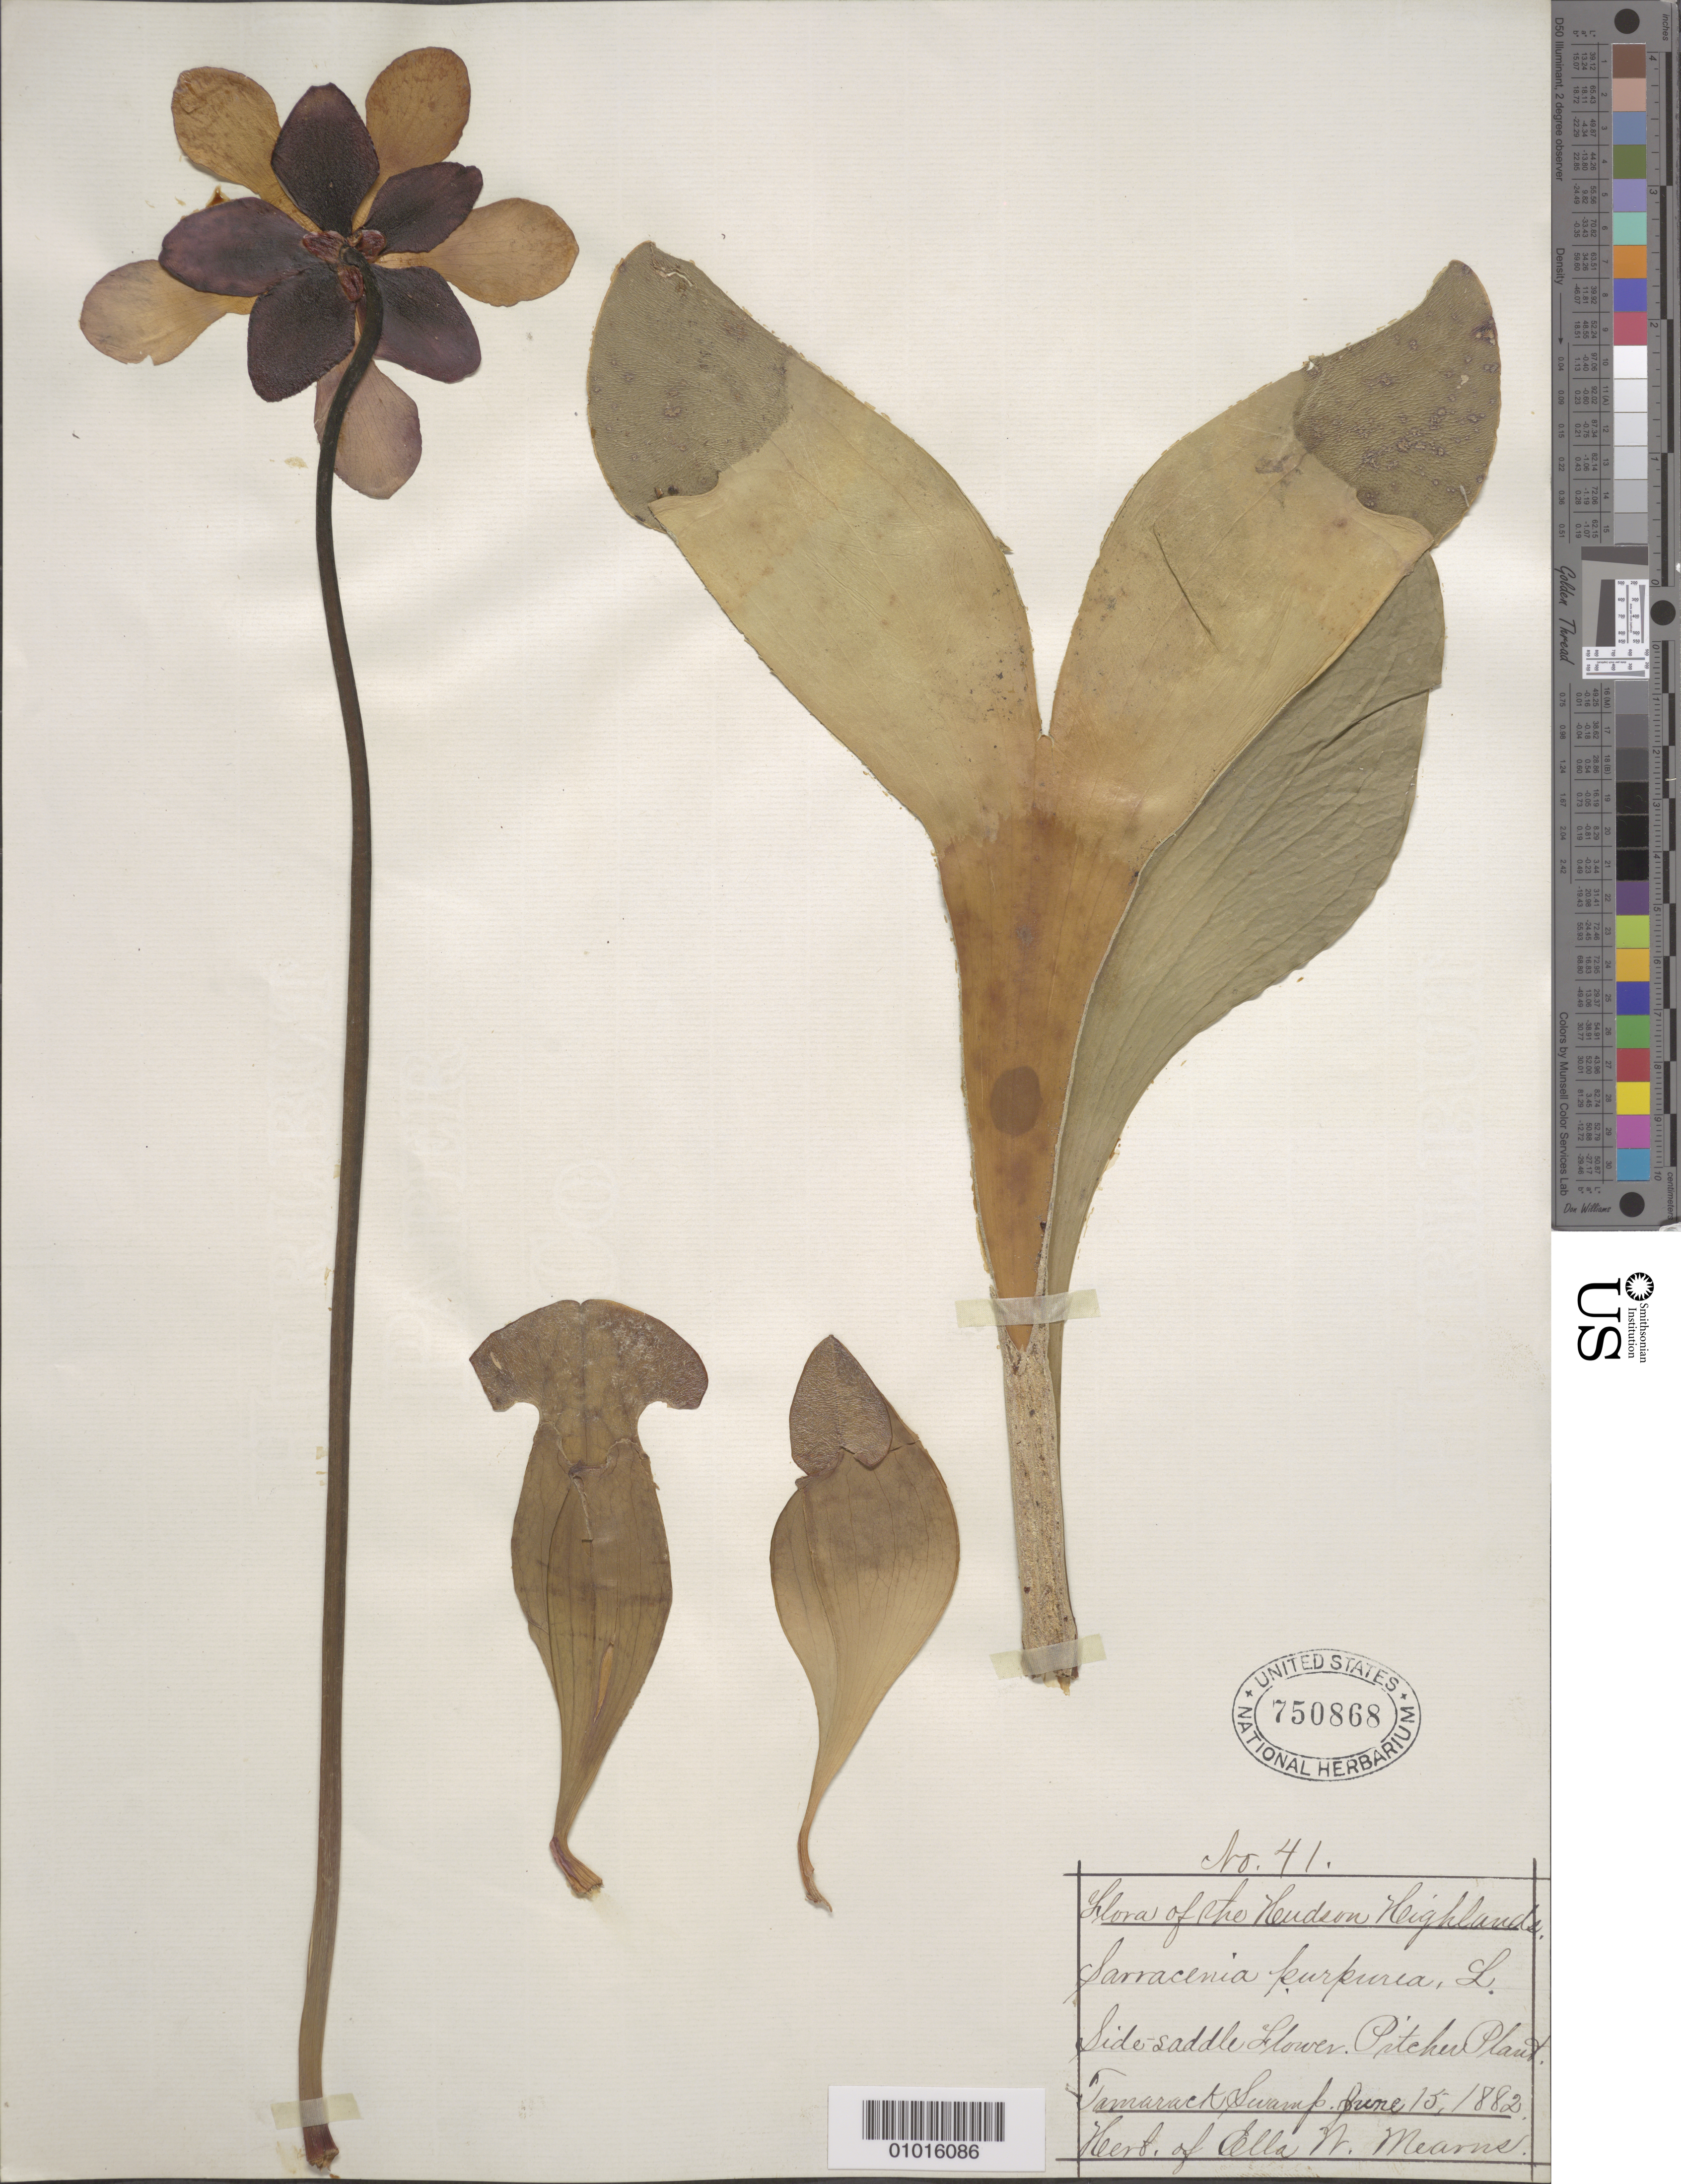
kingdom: Plantae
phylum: Tracheophyta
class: Magnoliopsida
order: Ericales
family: Sarraceniaceae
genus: Sarracenia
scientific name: Sarracenia purpurea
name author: L.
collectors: E. W. Mearns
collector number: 41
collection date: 1882-06-15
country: United States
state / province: New York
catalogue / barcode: US 750868